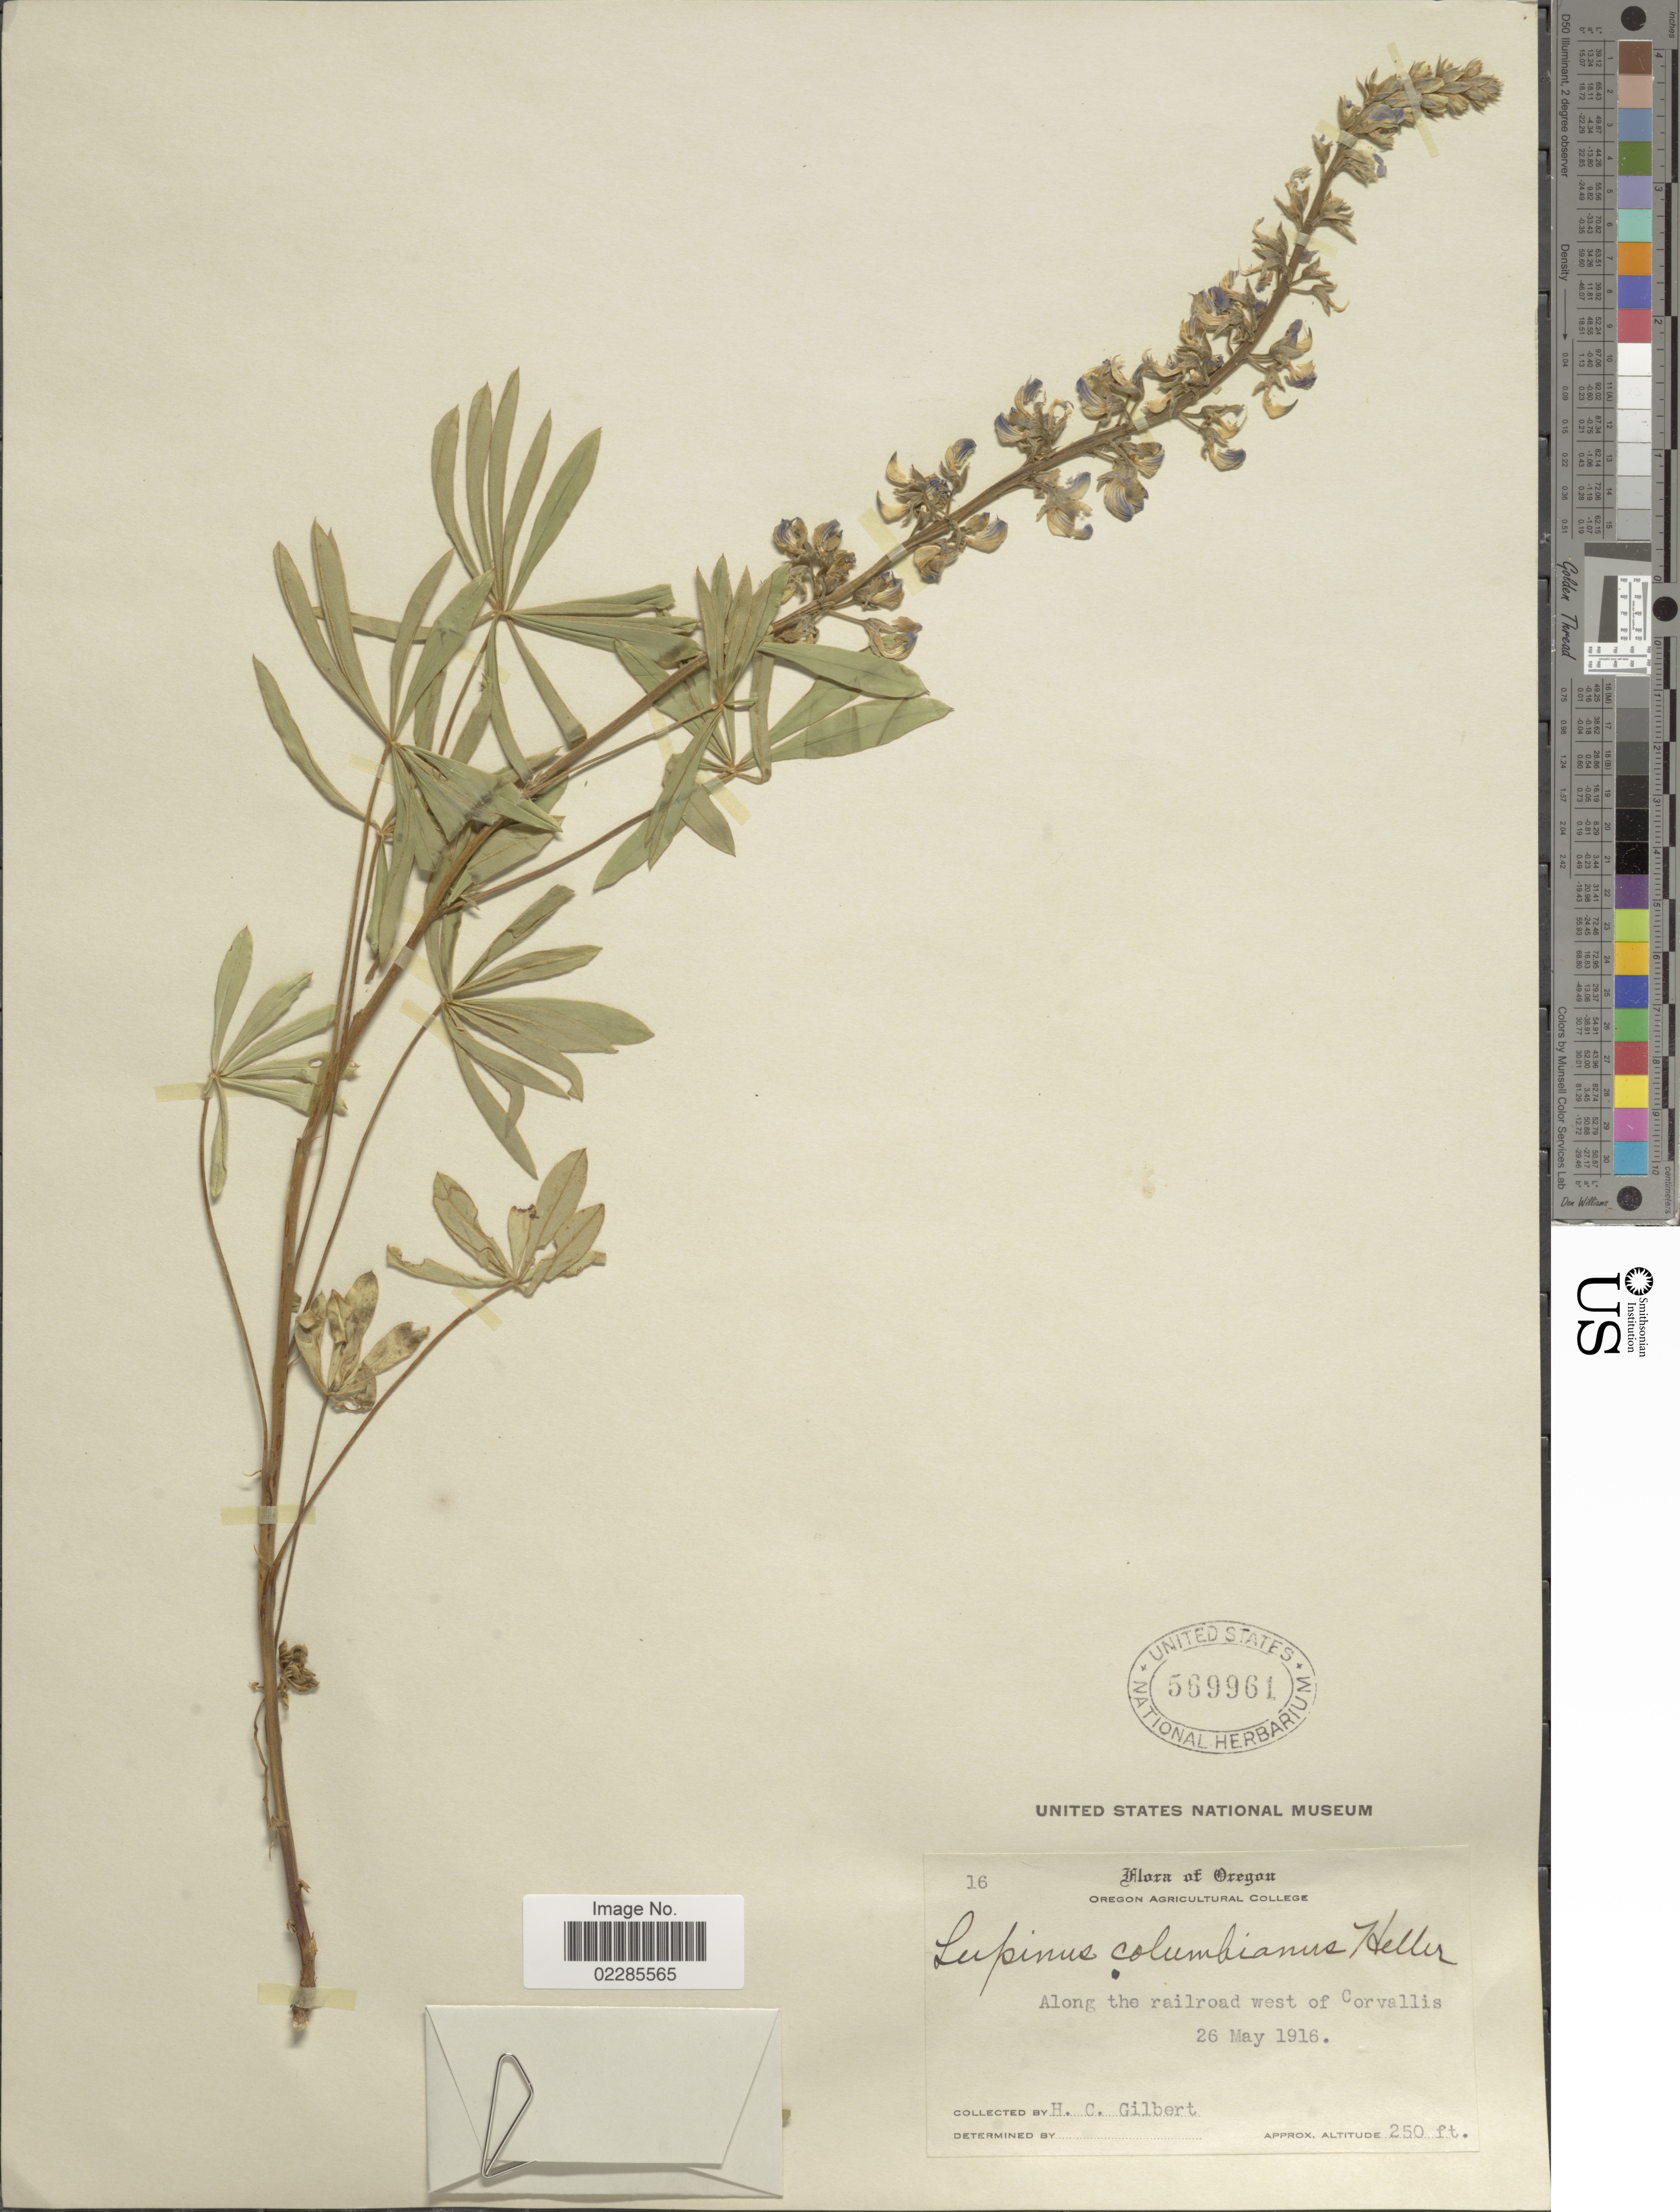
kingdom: Plantae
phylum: Tracheophyta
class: Magnoliopsida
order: Fabales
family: Fabaceae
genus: Lupinus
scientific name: Lupinus latifolius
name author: Lindl. ex J. Agardh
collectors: H. Gilbert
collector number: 16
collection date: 1916-05-26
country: United States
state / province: Oregon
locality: Along the railroad west of Corvallis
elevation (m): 76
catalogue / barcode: US 569961